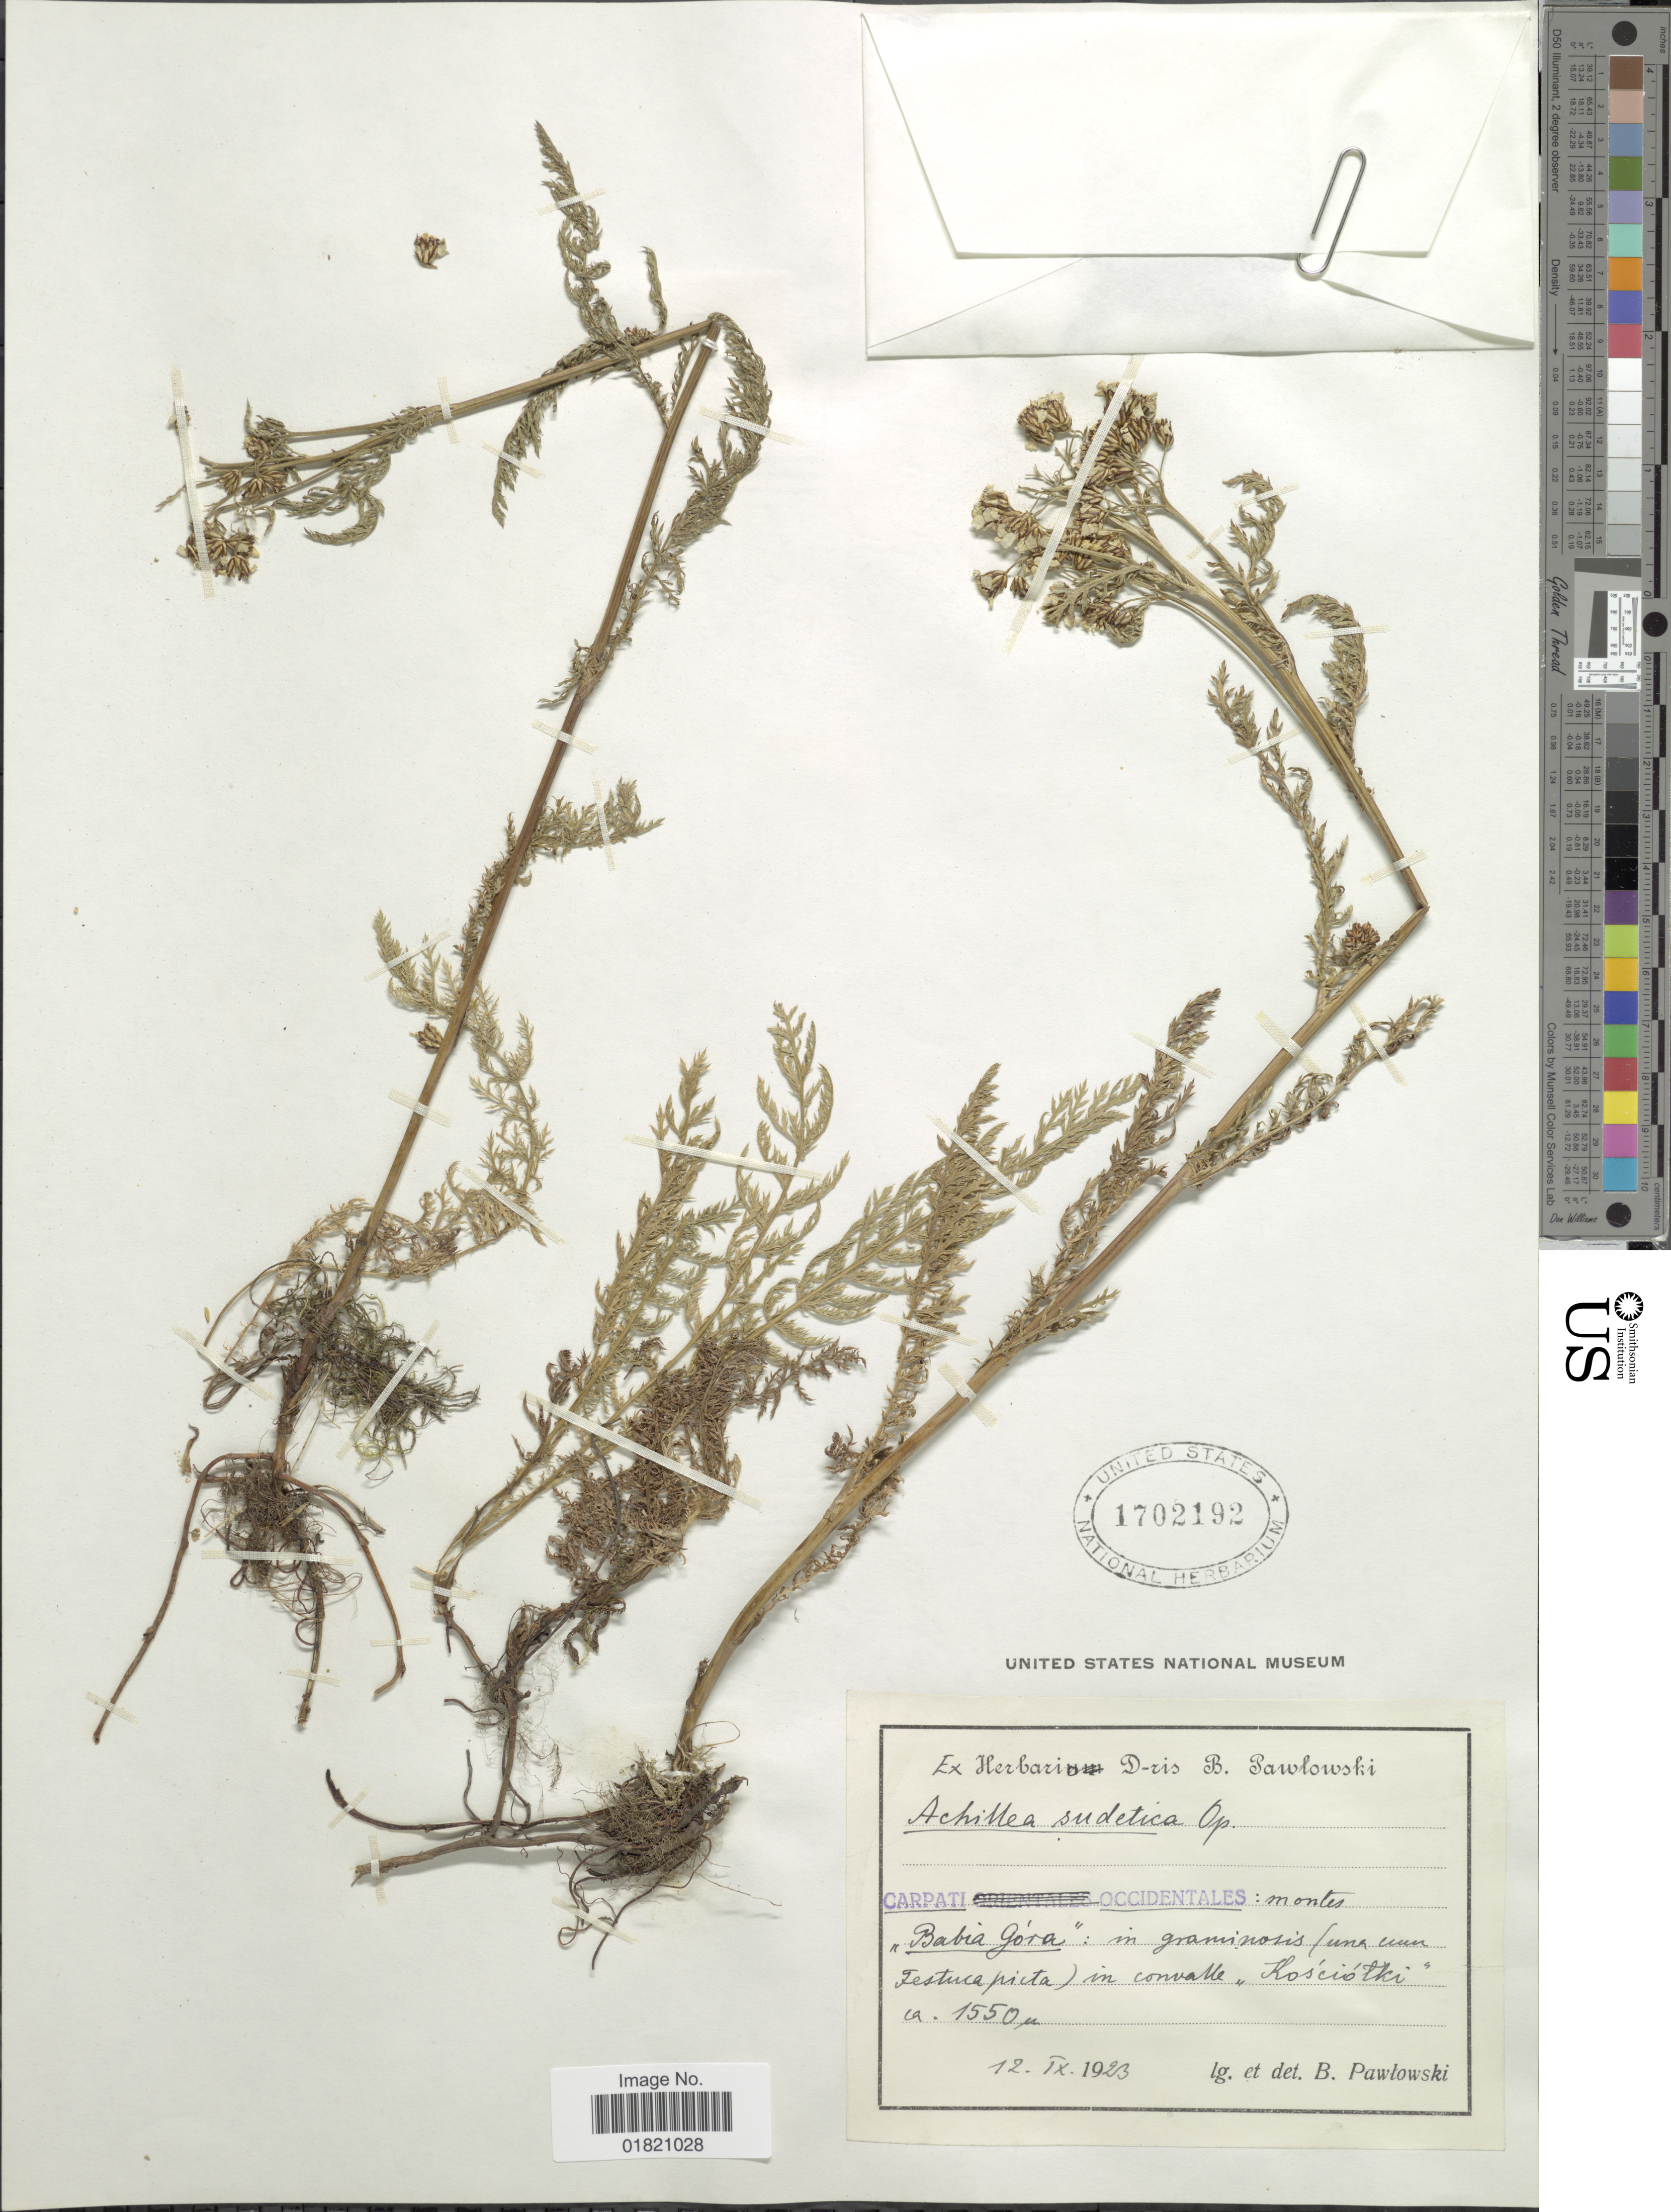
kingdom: Plantae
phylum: Tracheophyta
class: Magnoliopsida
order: Asterales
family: Asteraceae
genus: Achillea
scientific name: Achillea sudetica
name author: Opiz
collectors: B. Pawlowski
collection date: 1923-09-12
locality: Carpat Occidentalis: montes ,,Babia Gora": in graminosis (una uun Festucapicta) in convalle ,,Kosciotki" [interpreted]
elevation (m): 1550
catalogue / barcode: US 1702192